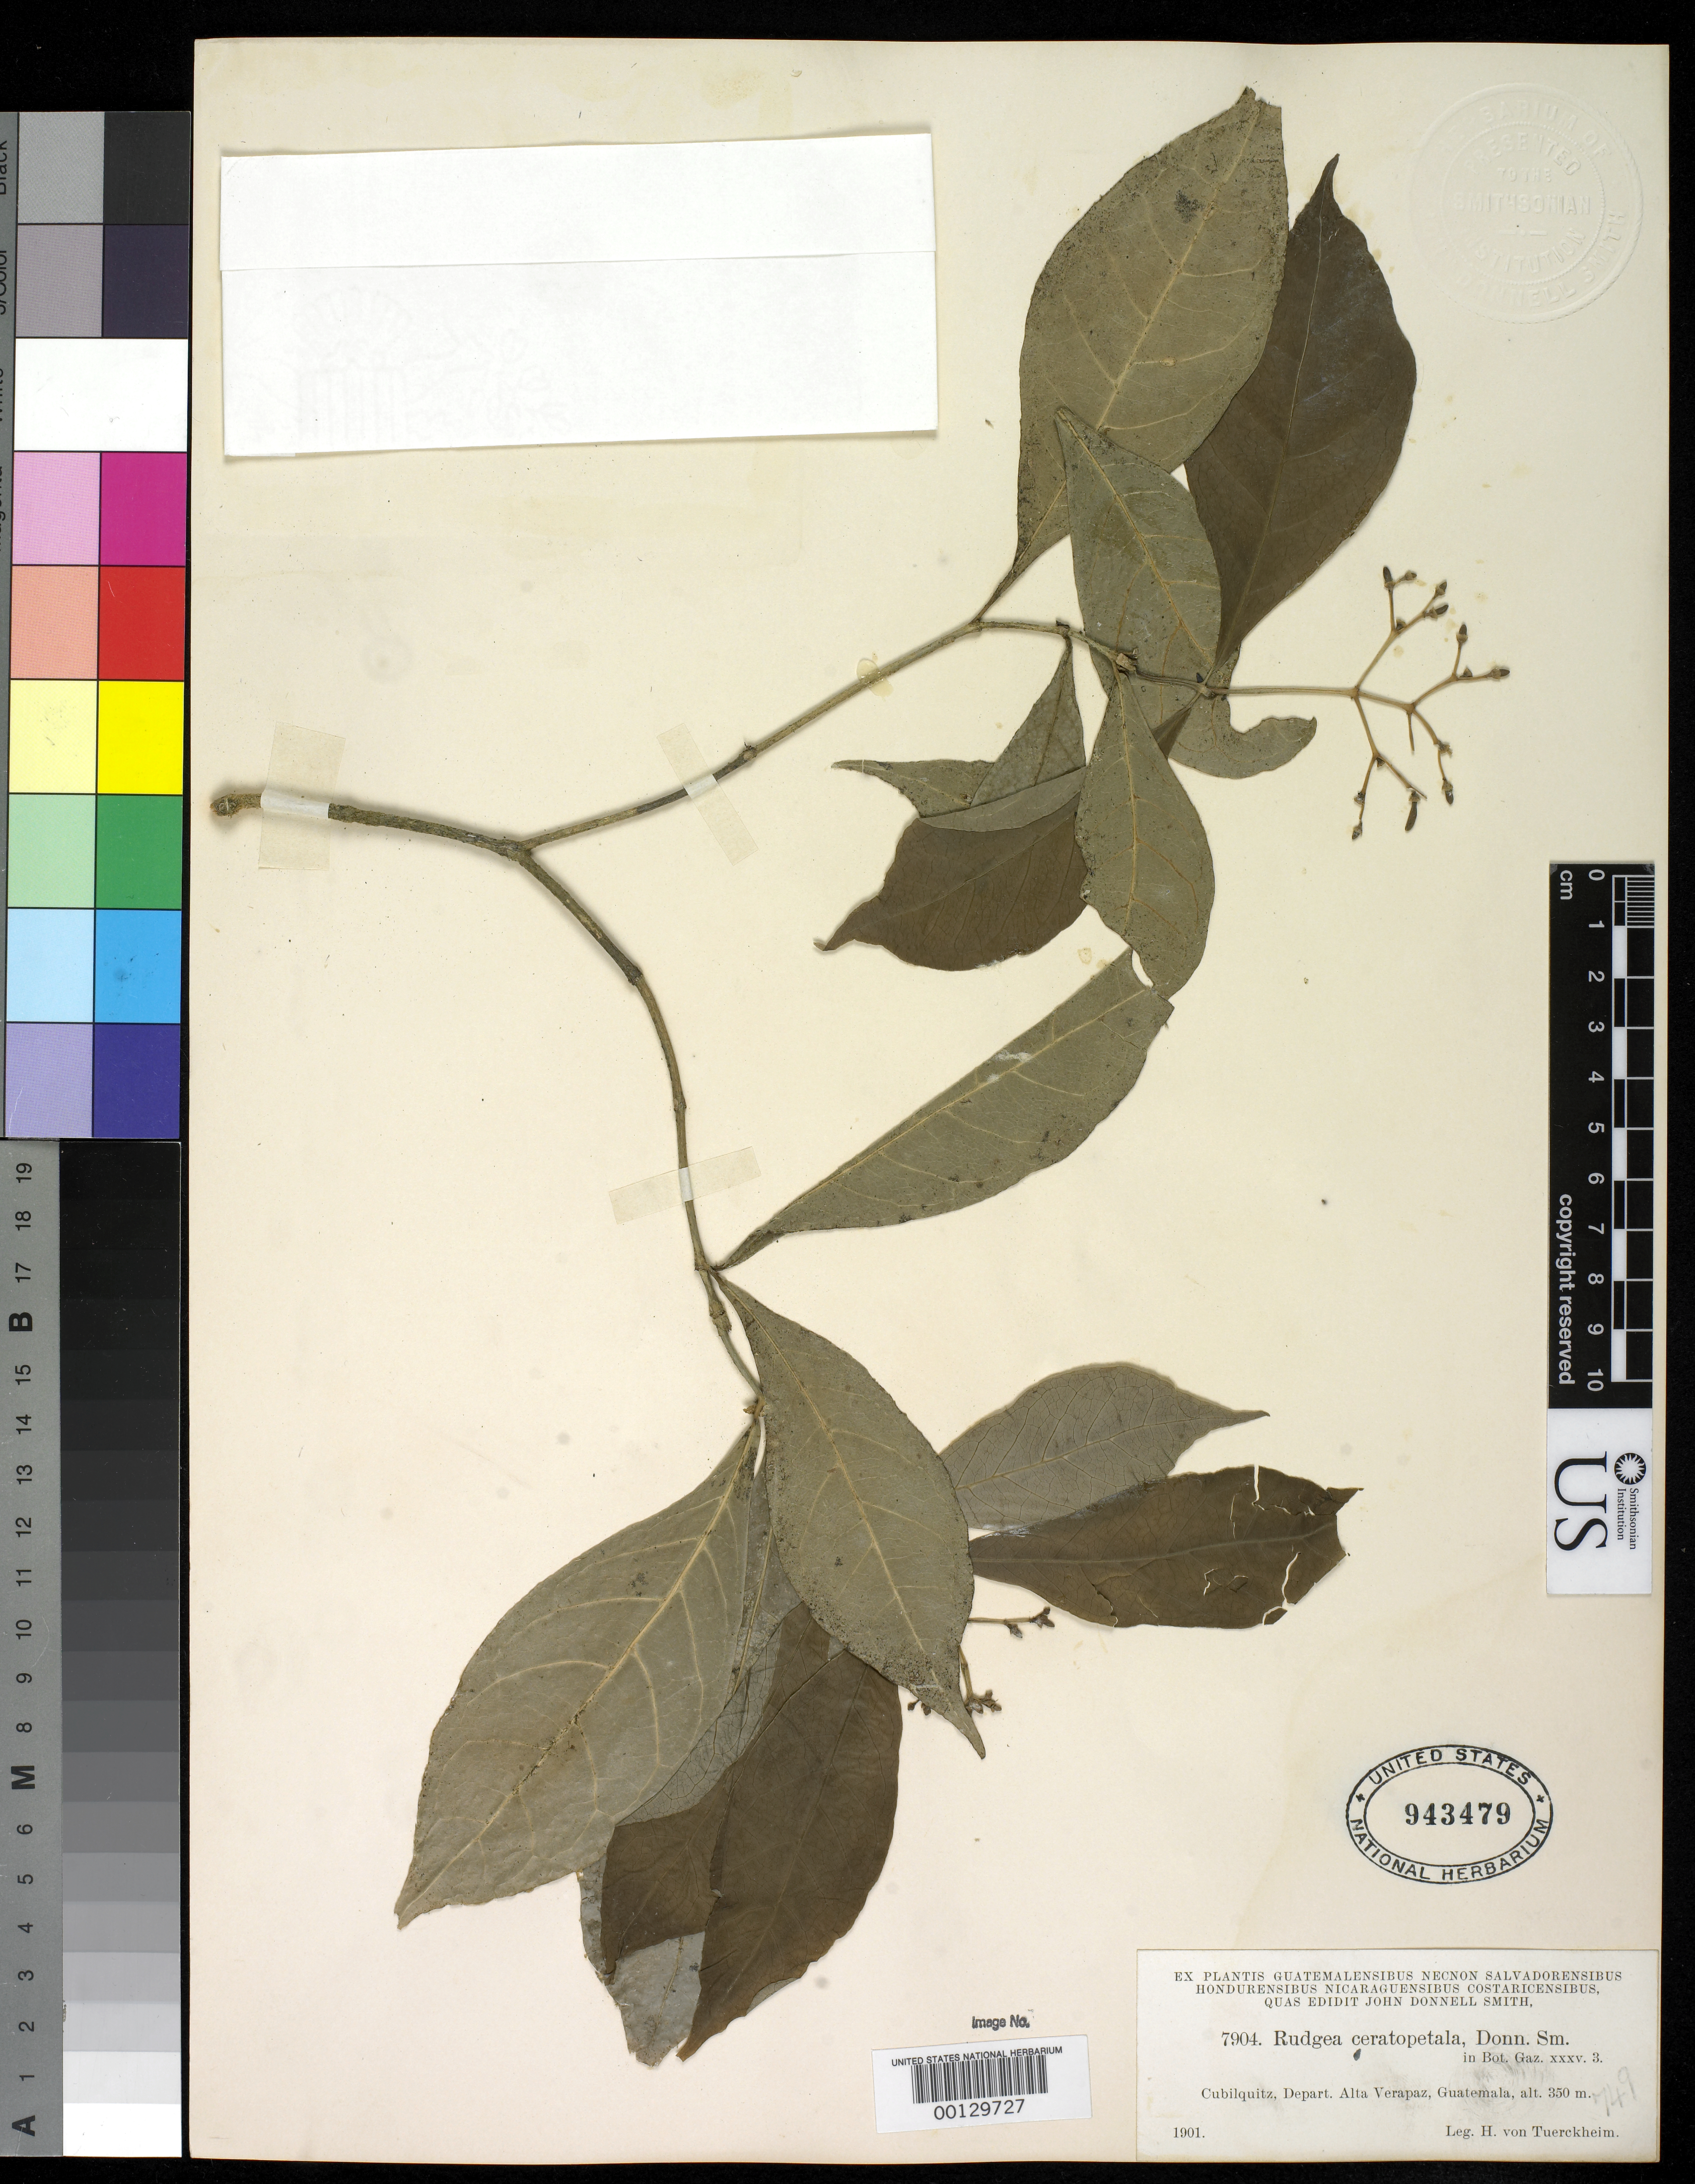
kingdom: Plantae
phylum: Tracheophyta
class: Magnoliopsida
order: Gentianales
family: Rubiaceae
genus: Rudgea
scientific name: Rudgea ceratopetala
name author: Donn. Sm.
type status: Type Collection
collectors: H. von Türckheim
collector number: J.D.S. 7904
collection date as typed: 1901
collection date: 1901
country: Guatemala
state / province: Alta Verapaz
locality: Cubilquitz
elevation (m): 350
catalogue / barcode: US 943479